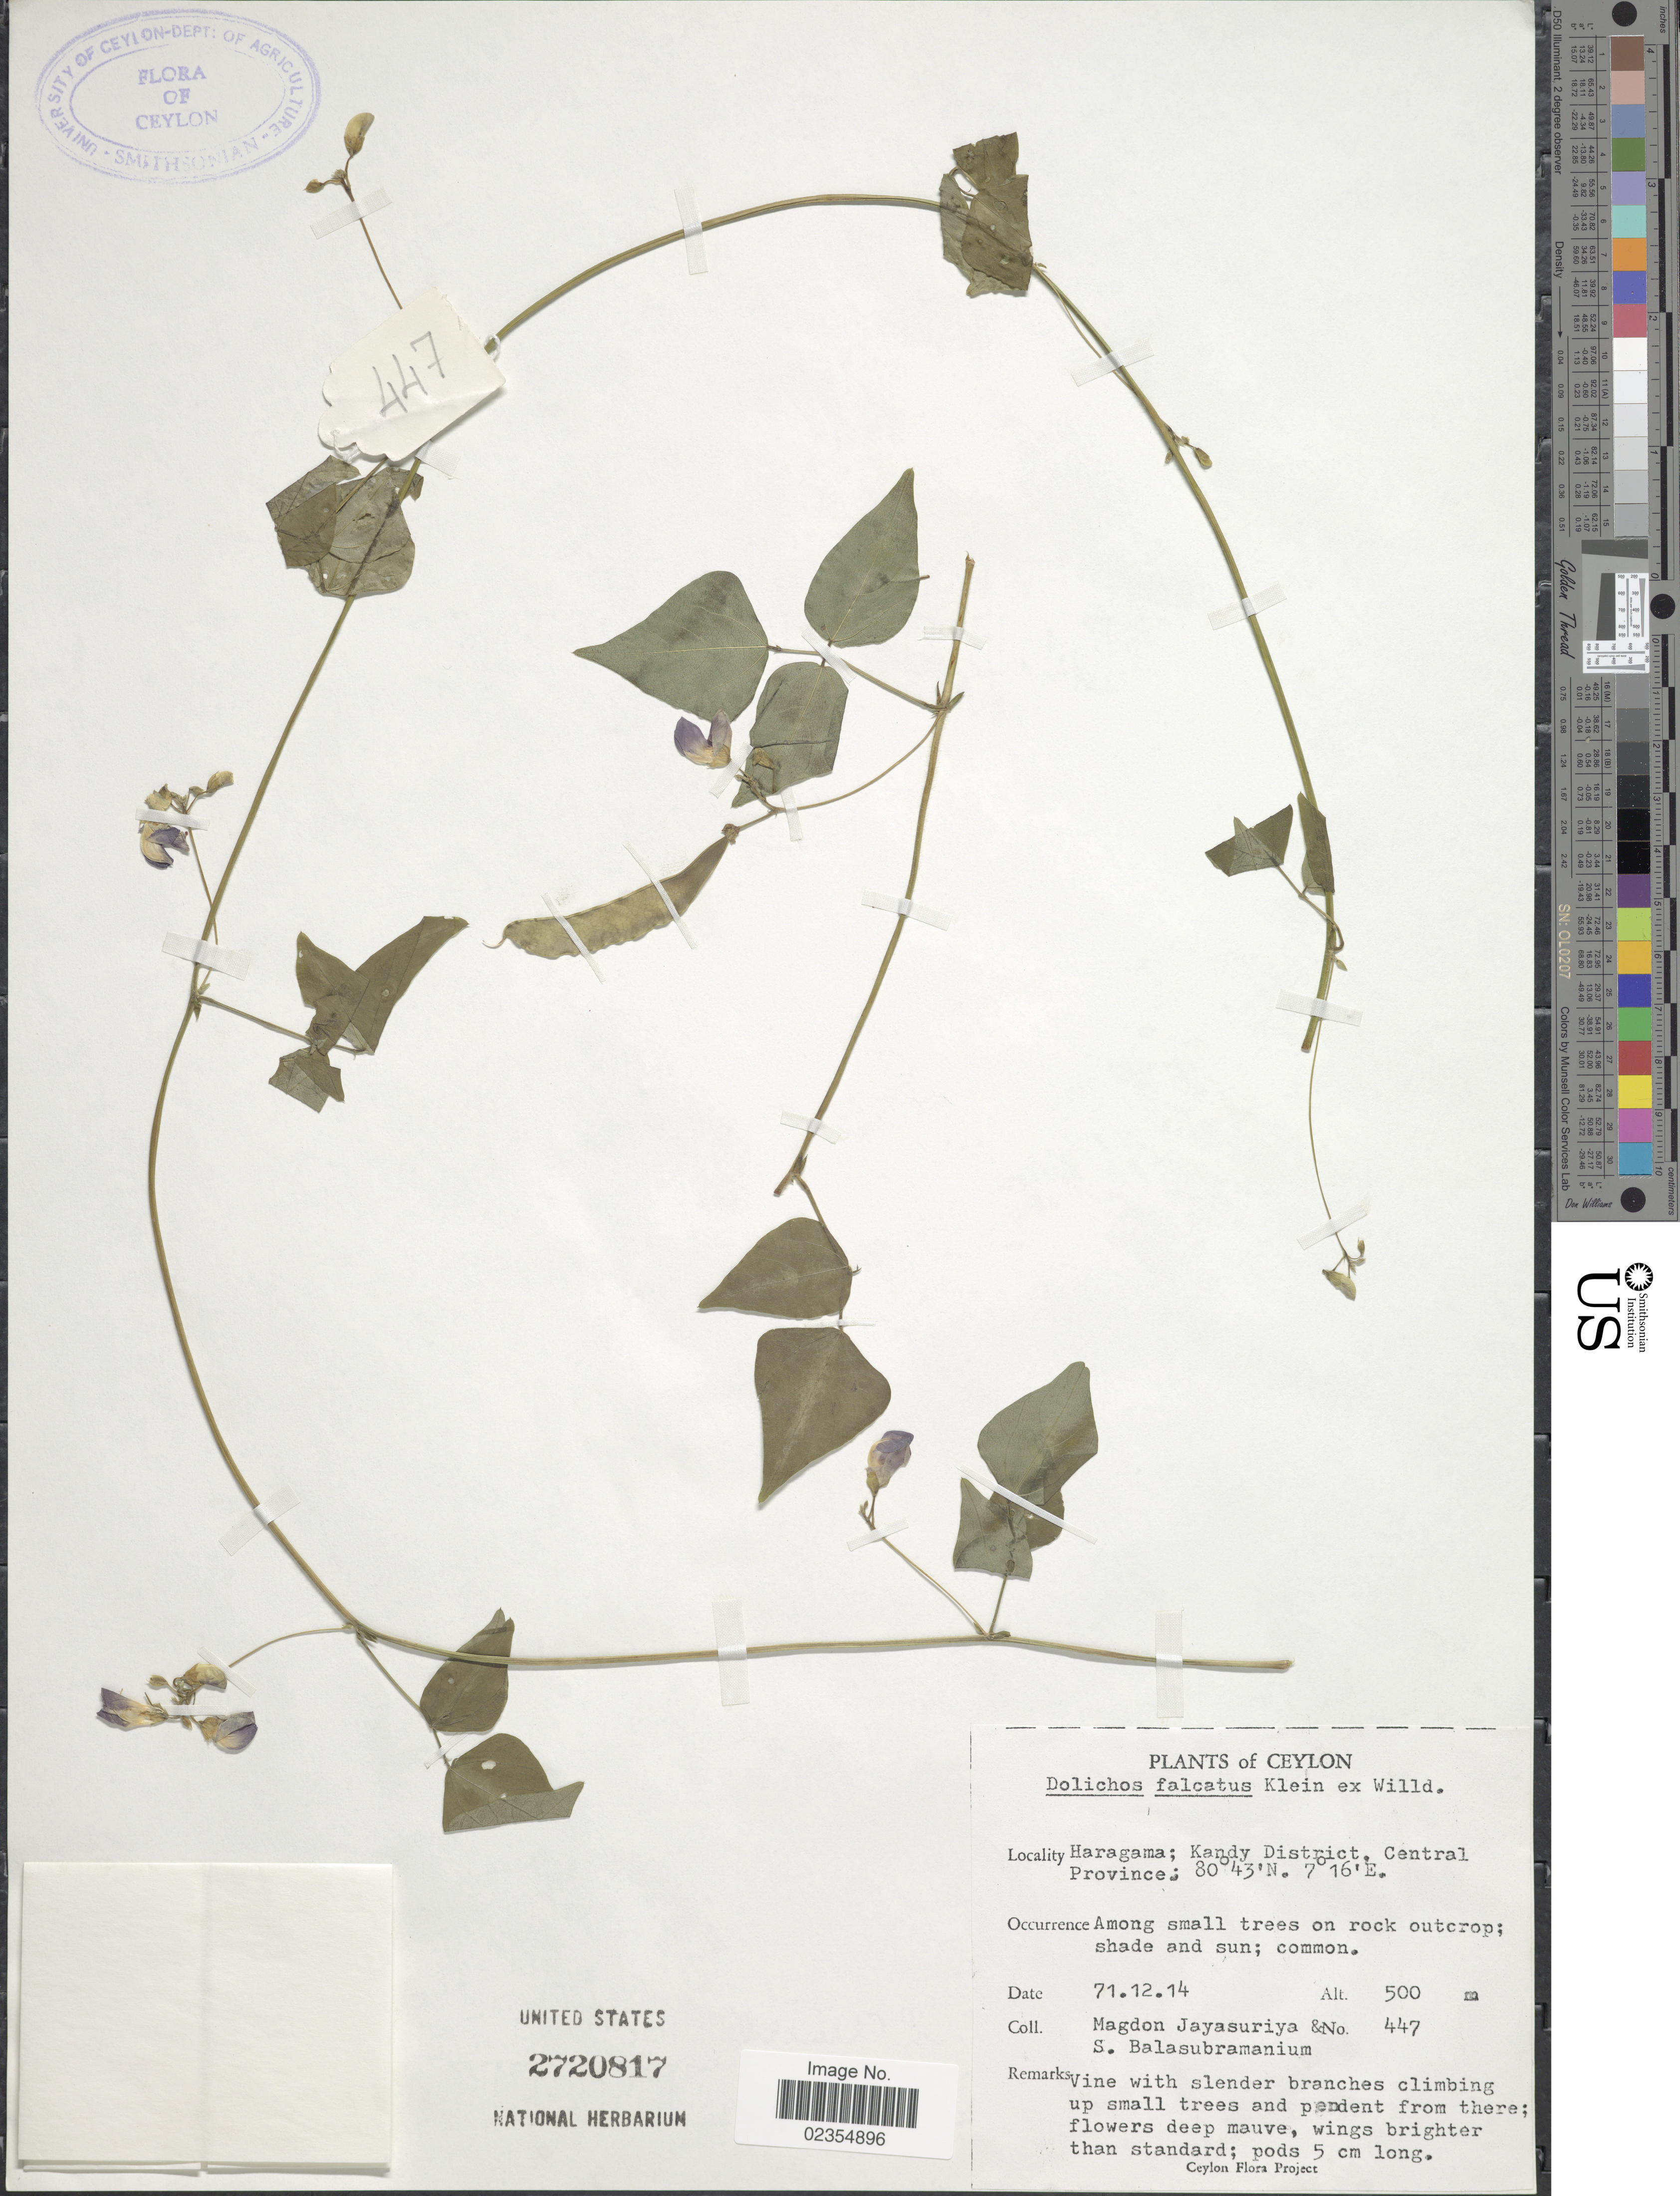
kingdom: Plantae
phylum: Tracheophyta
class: Magnoliopsida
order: Fabales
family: Fabaceae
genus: Dolichos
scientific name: Dolichos trilobus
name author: L.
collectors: A. H. Jayasuriya & S. Balasubramanium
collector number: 447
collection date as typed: Transcribed d/m/y: 14/12/71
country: Sri Lanka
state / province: Central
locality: Haragama; Kandy District, Central Province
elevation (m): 500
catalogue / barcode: US 2720817